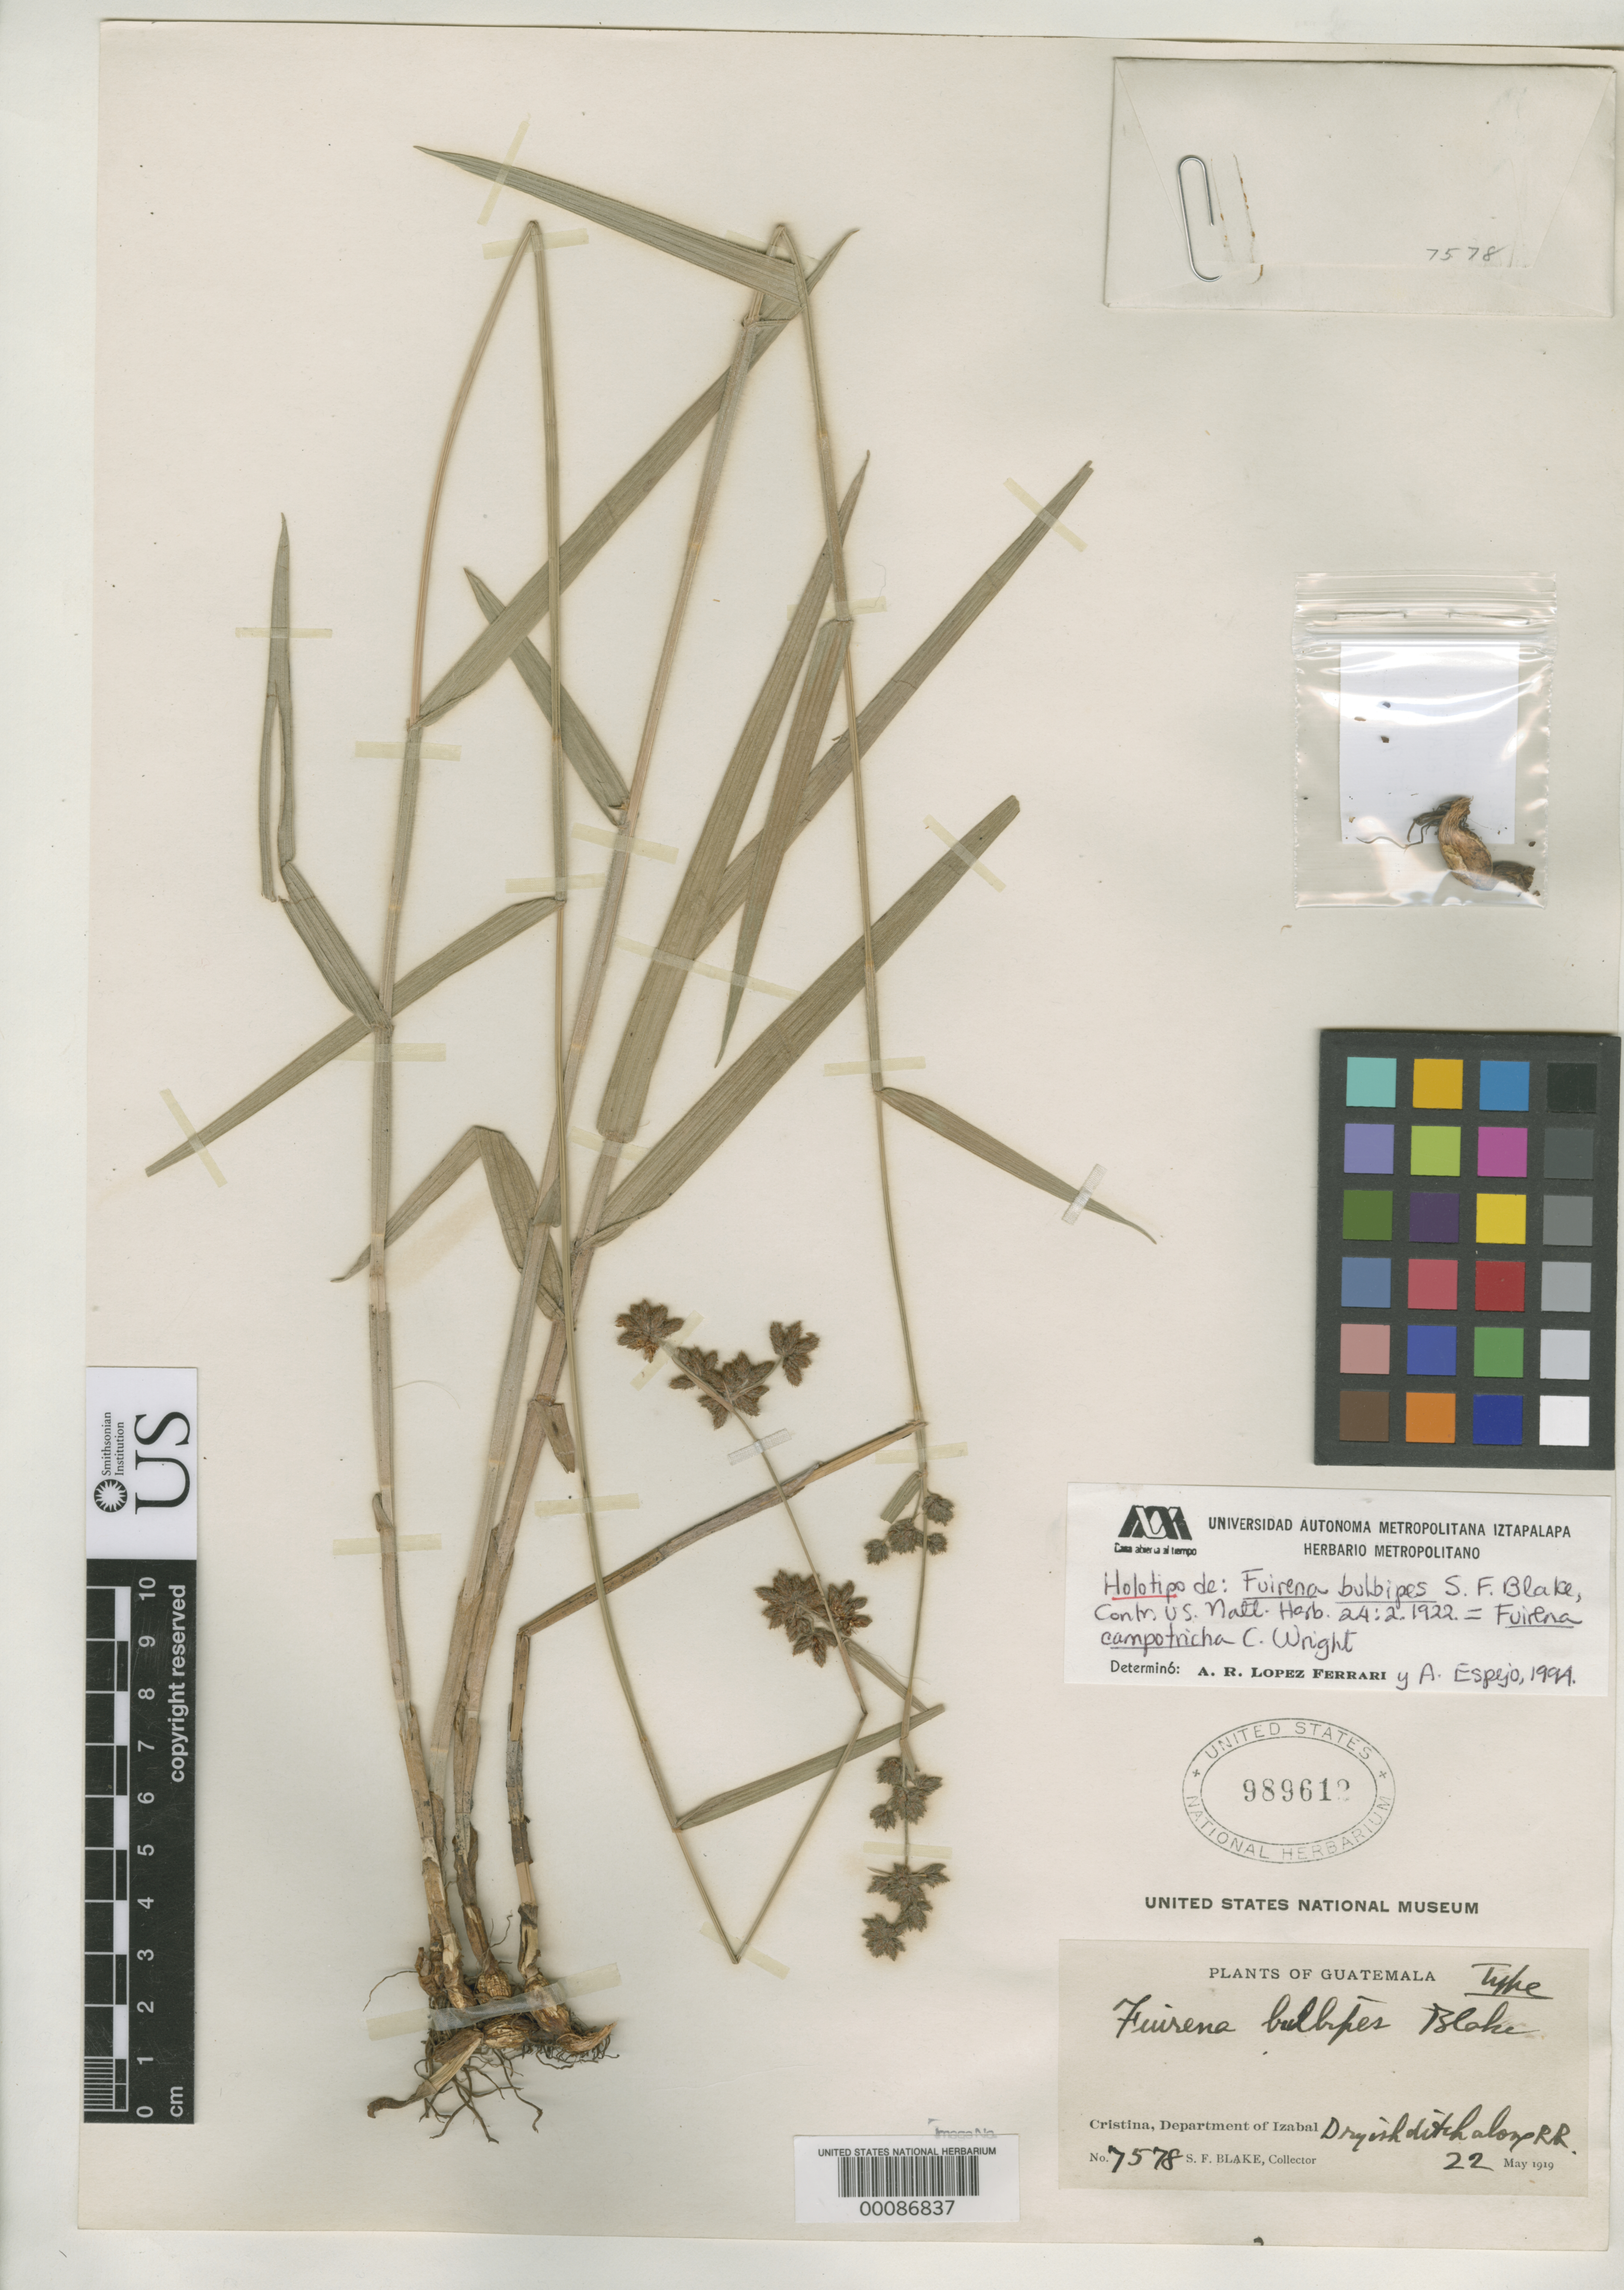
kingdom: Plantae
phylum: Tracheophyta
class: Liliopsida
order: Poales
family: Cyperaceae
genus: Fuirena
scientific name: Fuirena bulbipes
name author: S.F. Blake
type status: Holotype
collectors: S. Blake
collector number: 7578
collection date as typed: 22 May 1919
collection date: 1919-05-22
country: Guatemala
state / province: Izabal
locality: Cristina.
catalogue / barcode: US 989612